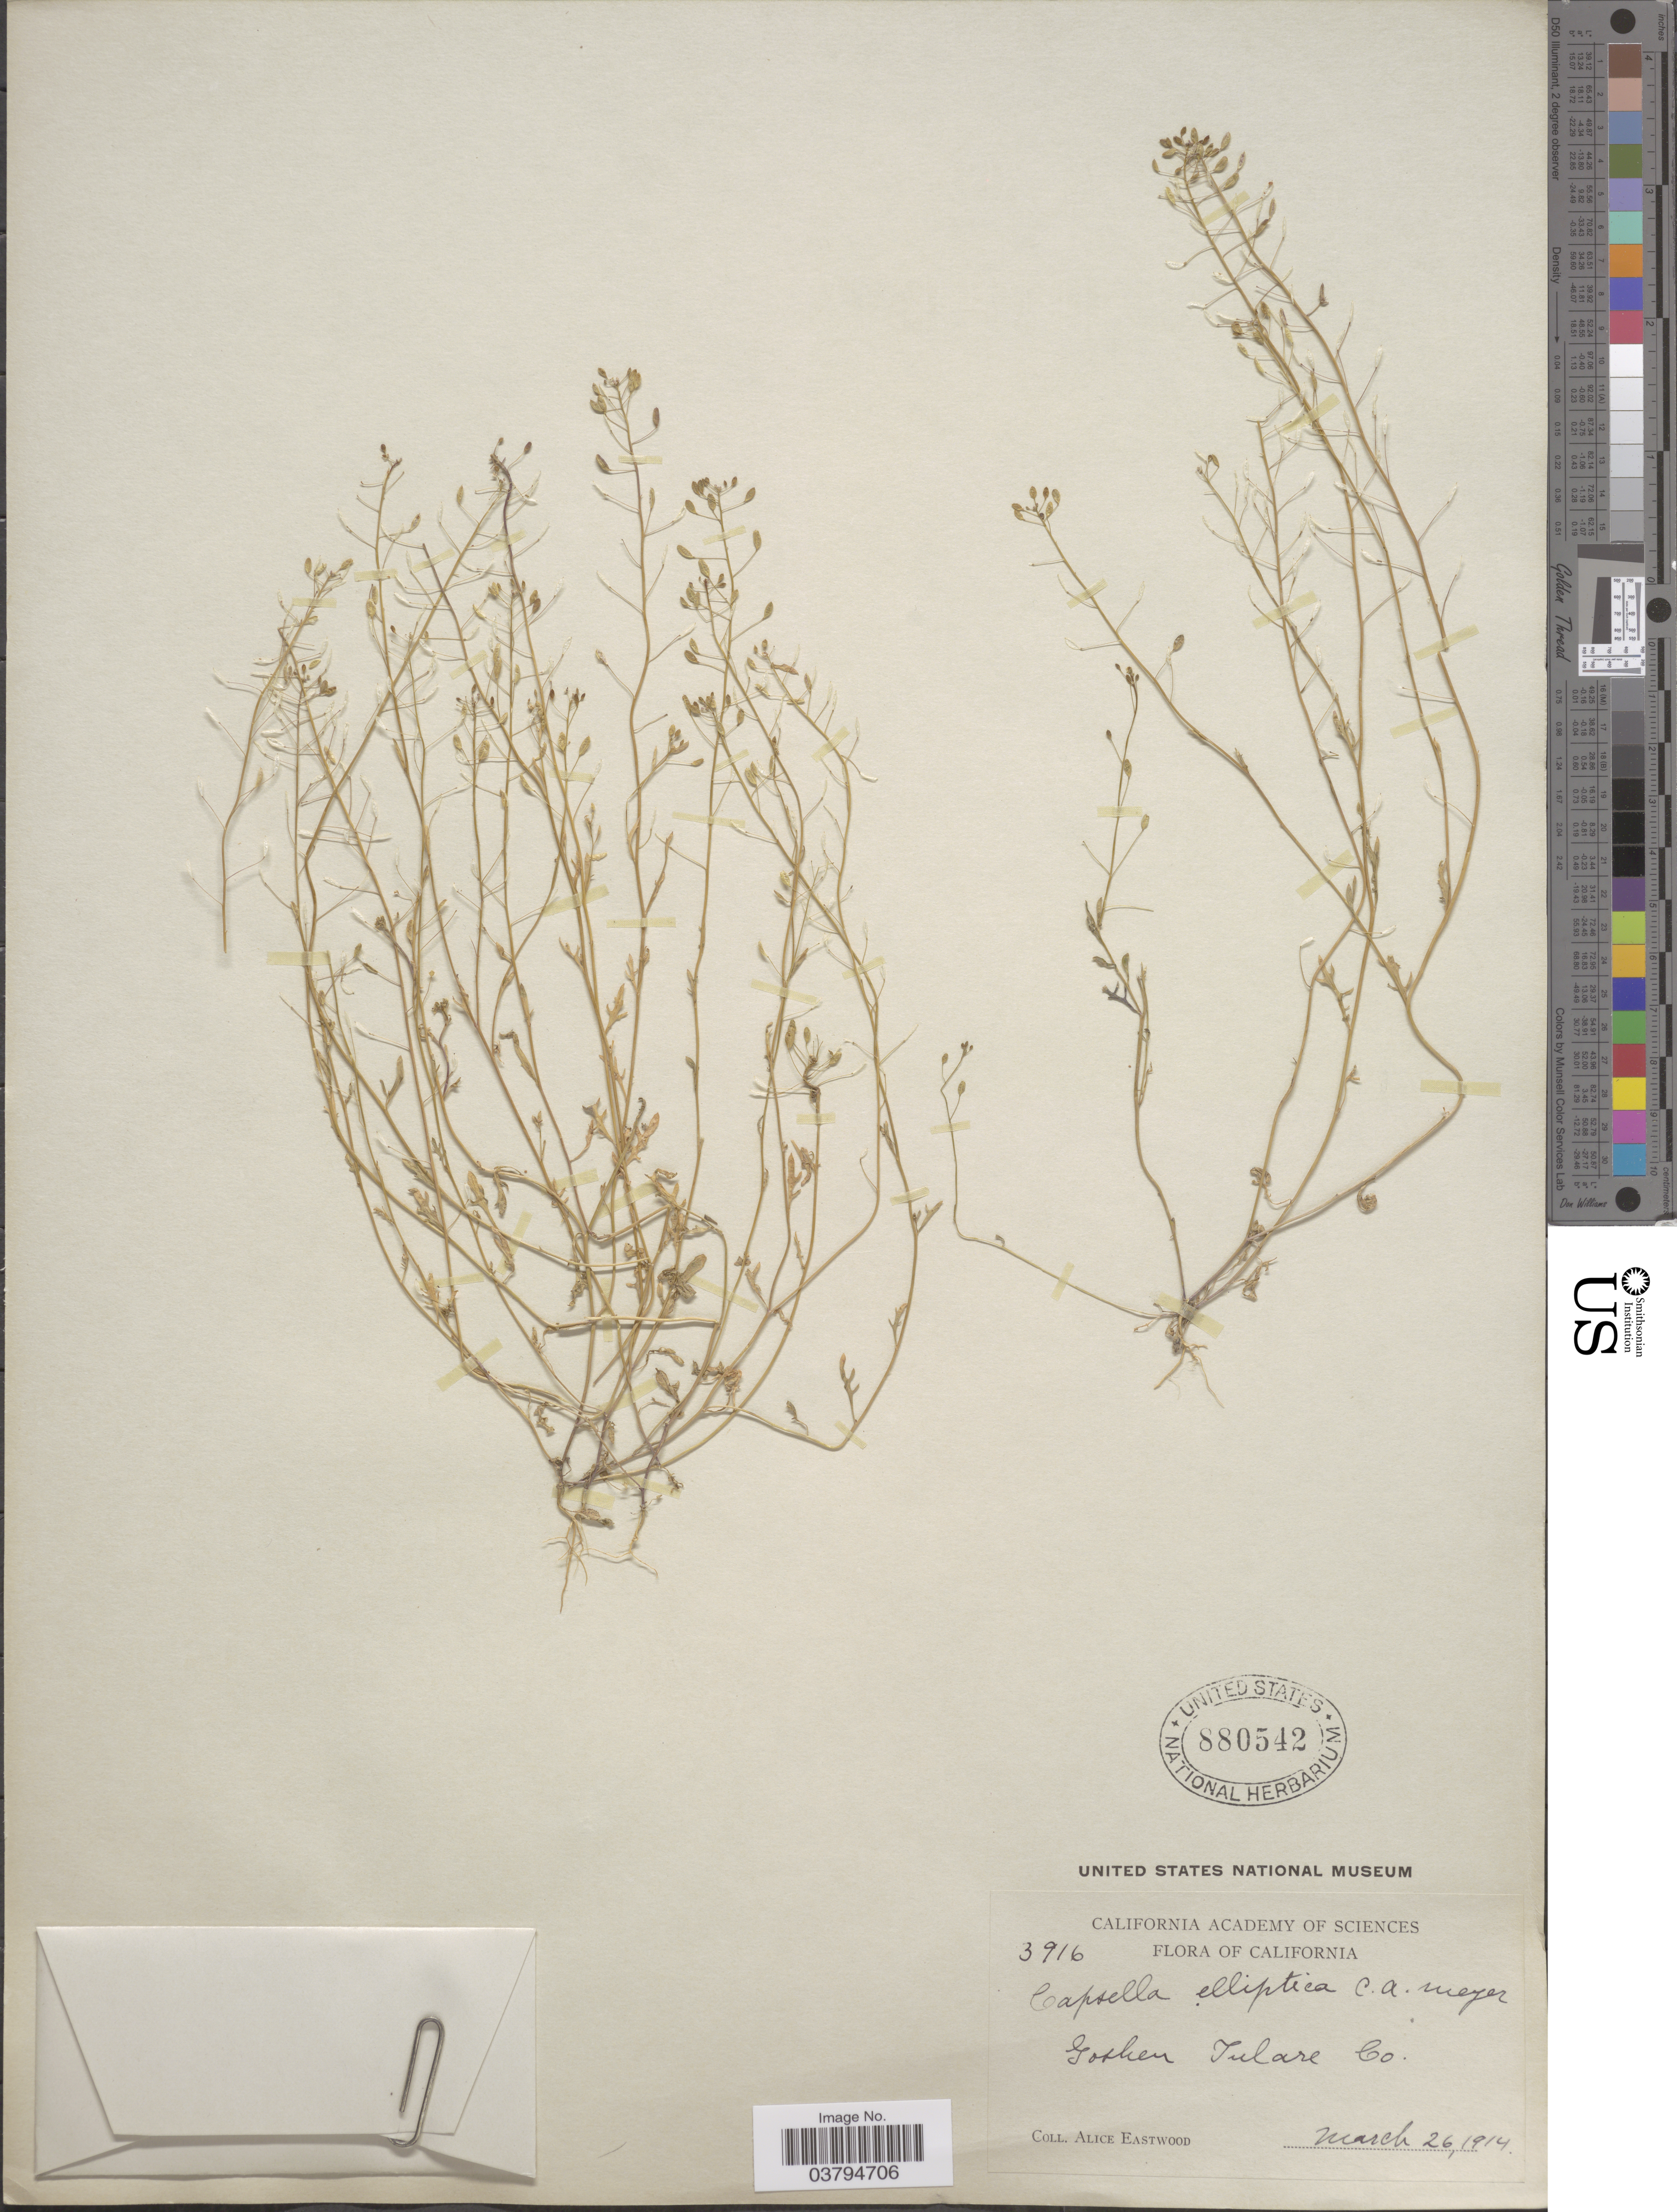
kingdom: Plantae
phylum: Tracheophyta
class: Magnoliopsida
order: Brassicales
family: Brassicaceae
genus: Hornungia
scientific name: Hornungia procumbens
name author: (L.) Hayek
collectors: A. Eastwood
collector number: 3916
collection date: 1914-03-26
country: United States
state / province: California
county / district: Tulare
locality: Goshen Tulare Co.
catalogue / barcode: US 880542